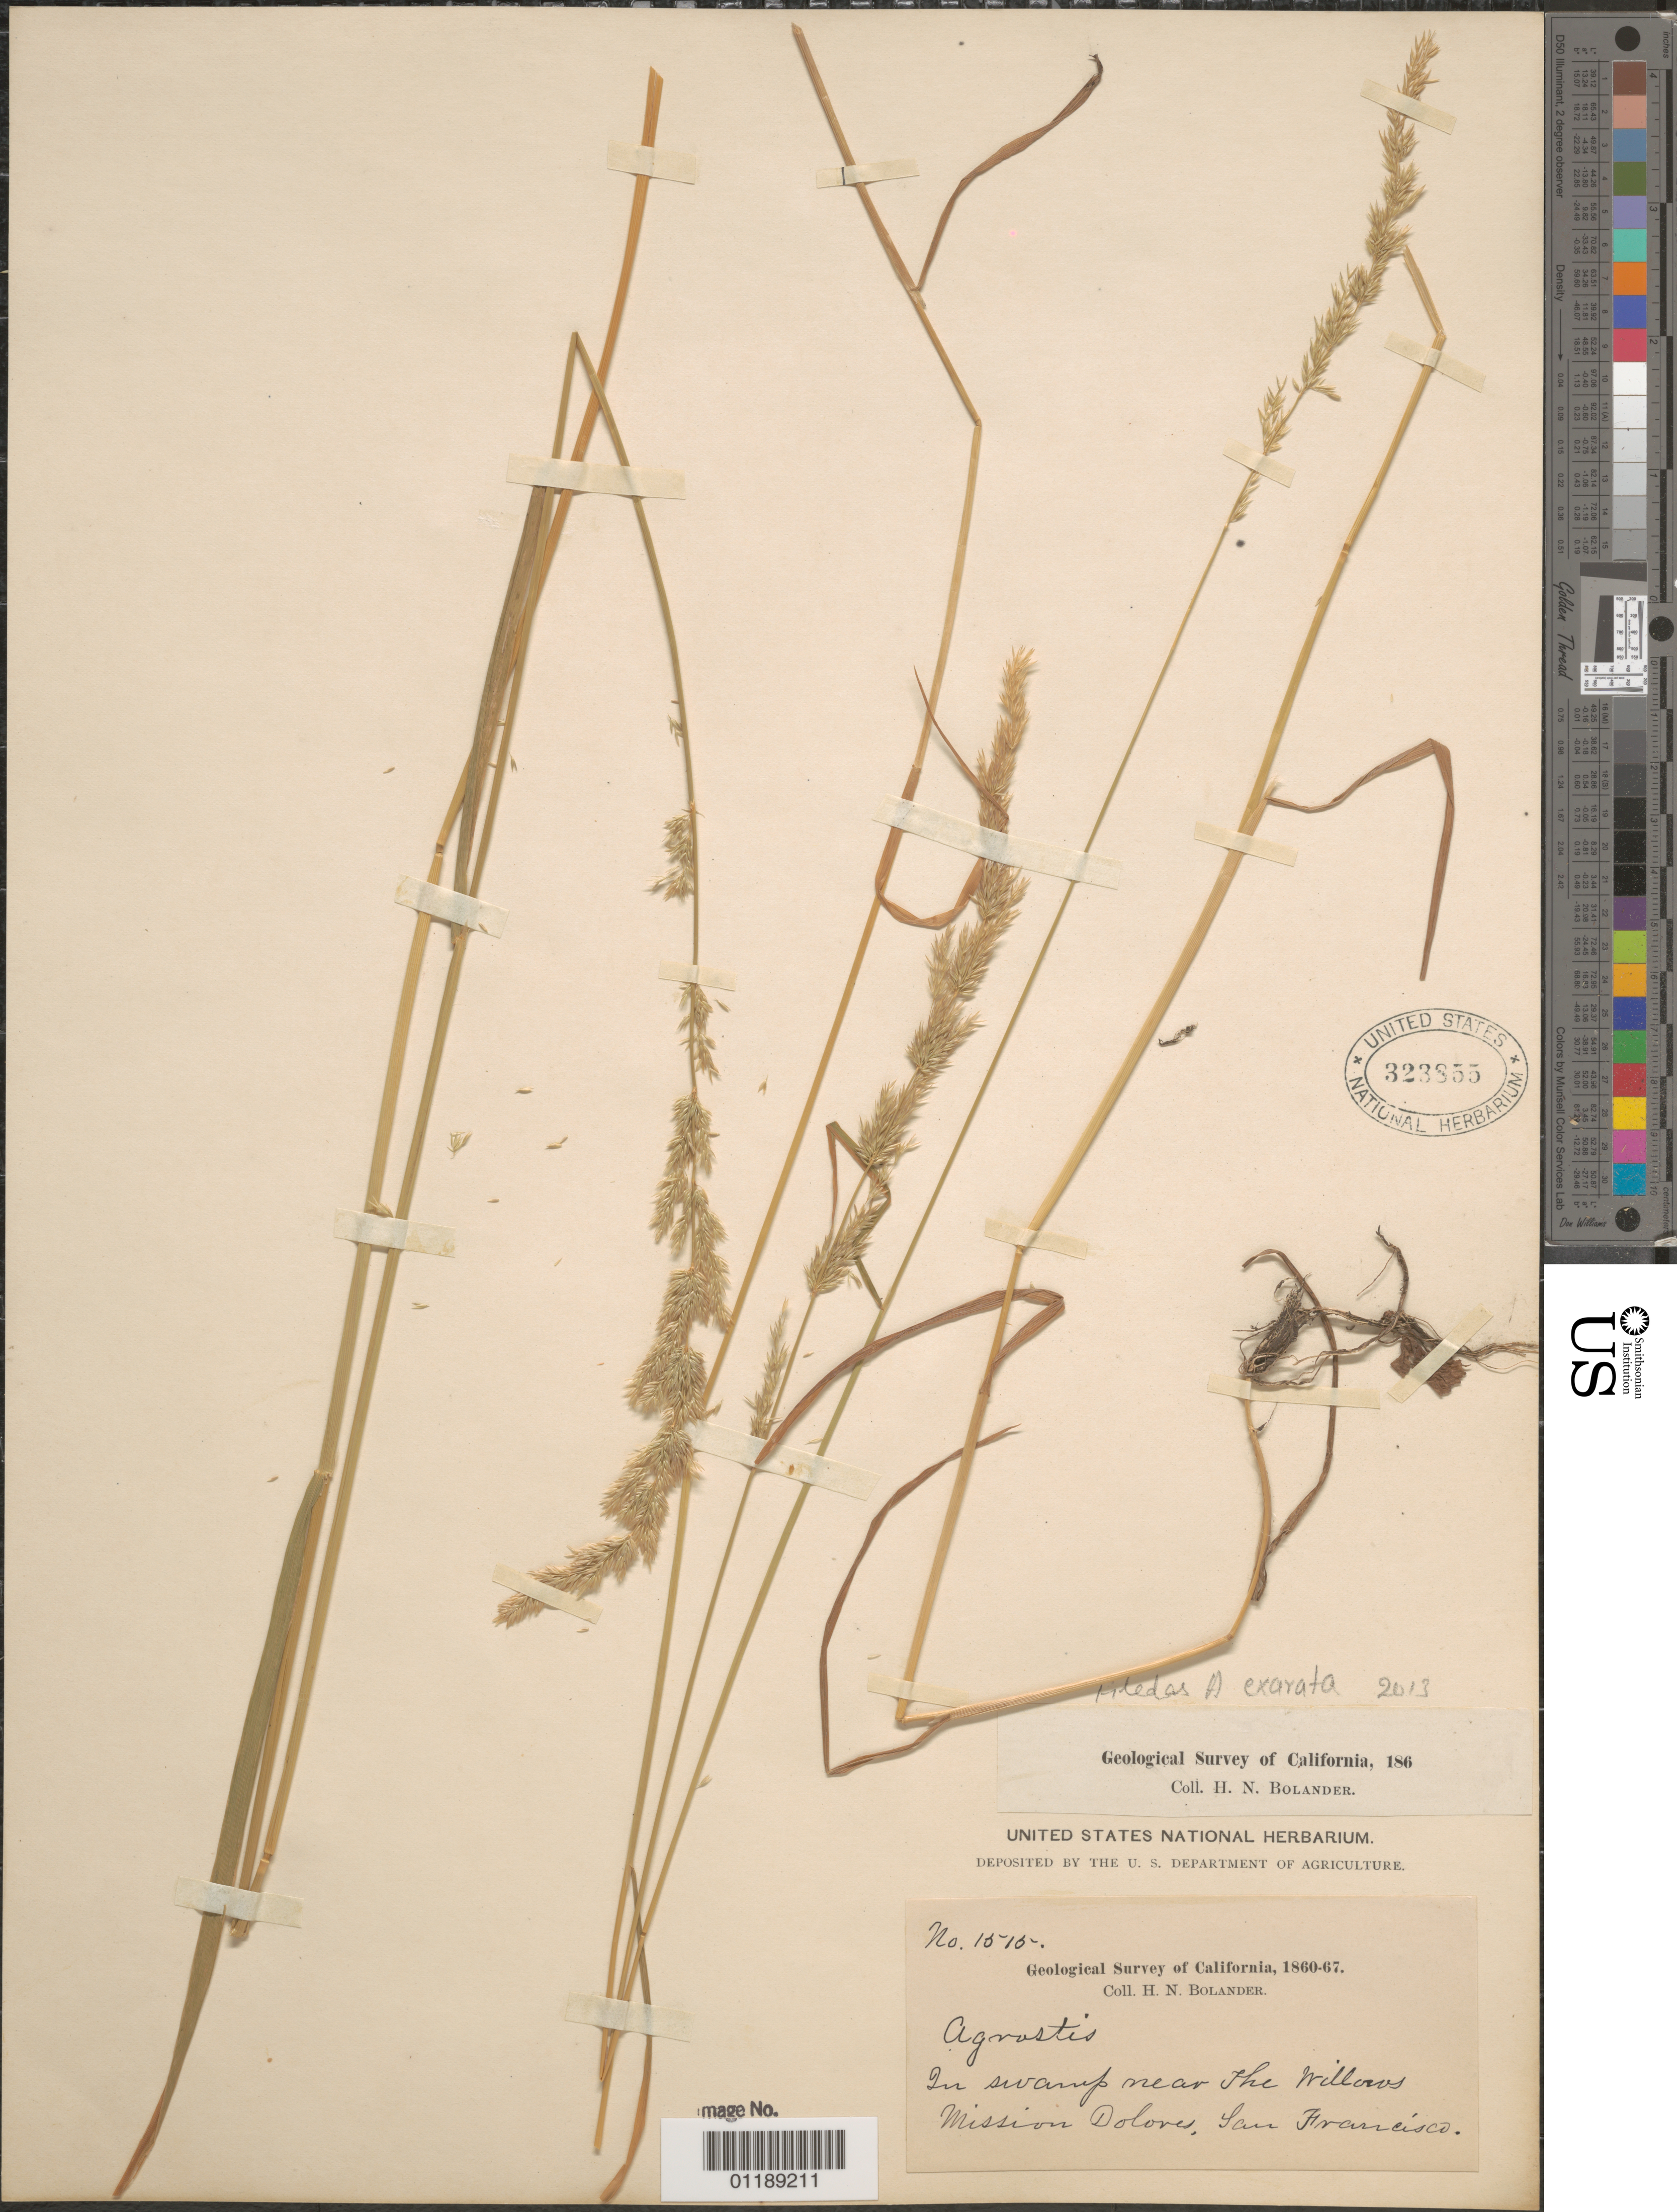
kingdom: Plantae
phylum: Tracheophyta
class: Liliopsida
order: Poales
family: Poaceae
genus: Agrostis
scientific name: Agrostis exarata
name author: Trin.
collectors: H. Bolander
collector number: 1515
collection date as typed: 1860 to -- --- 1867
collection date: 1860/1867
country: United States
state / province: California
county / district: San Francisco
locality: In swamp near the Willows Mission Dolores, San Francisco.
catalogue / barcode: US 323855